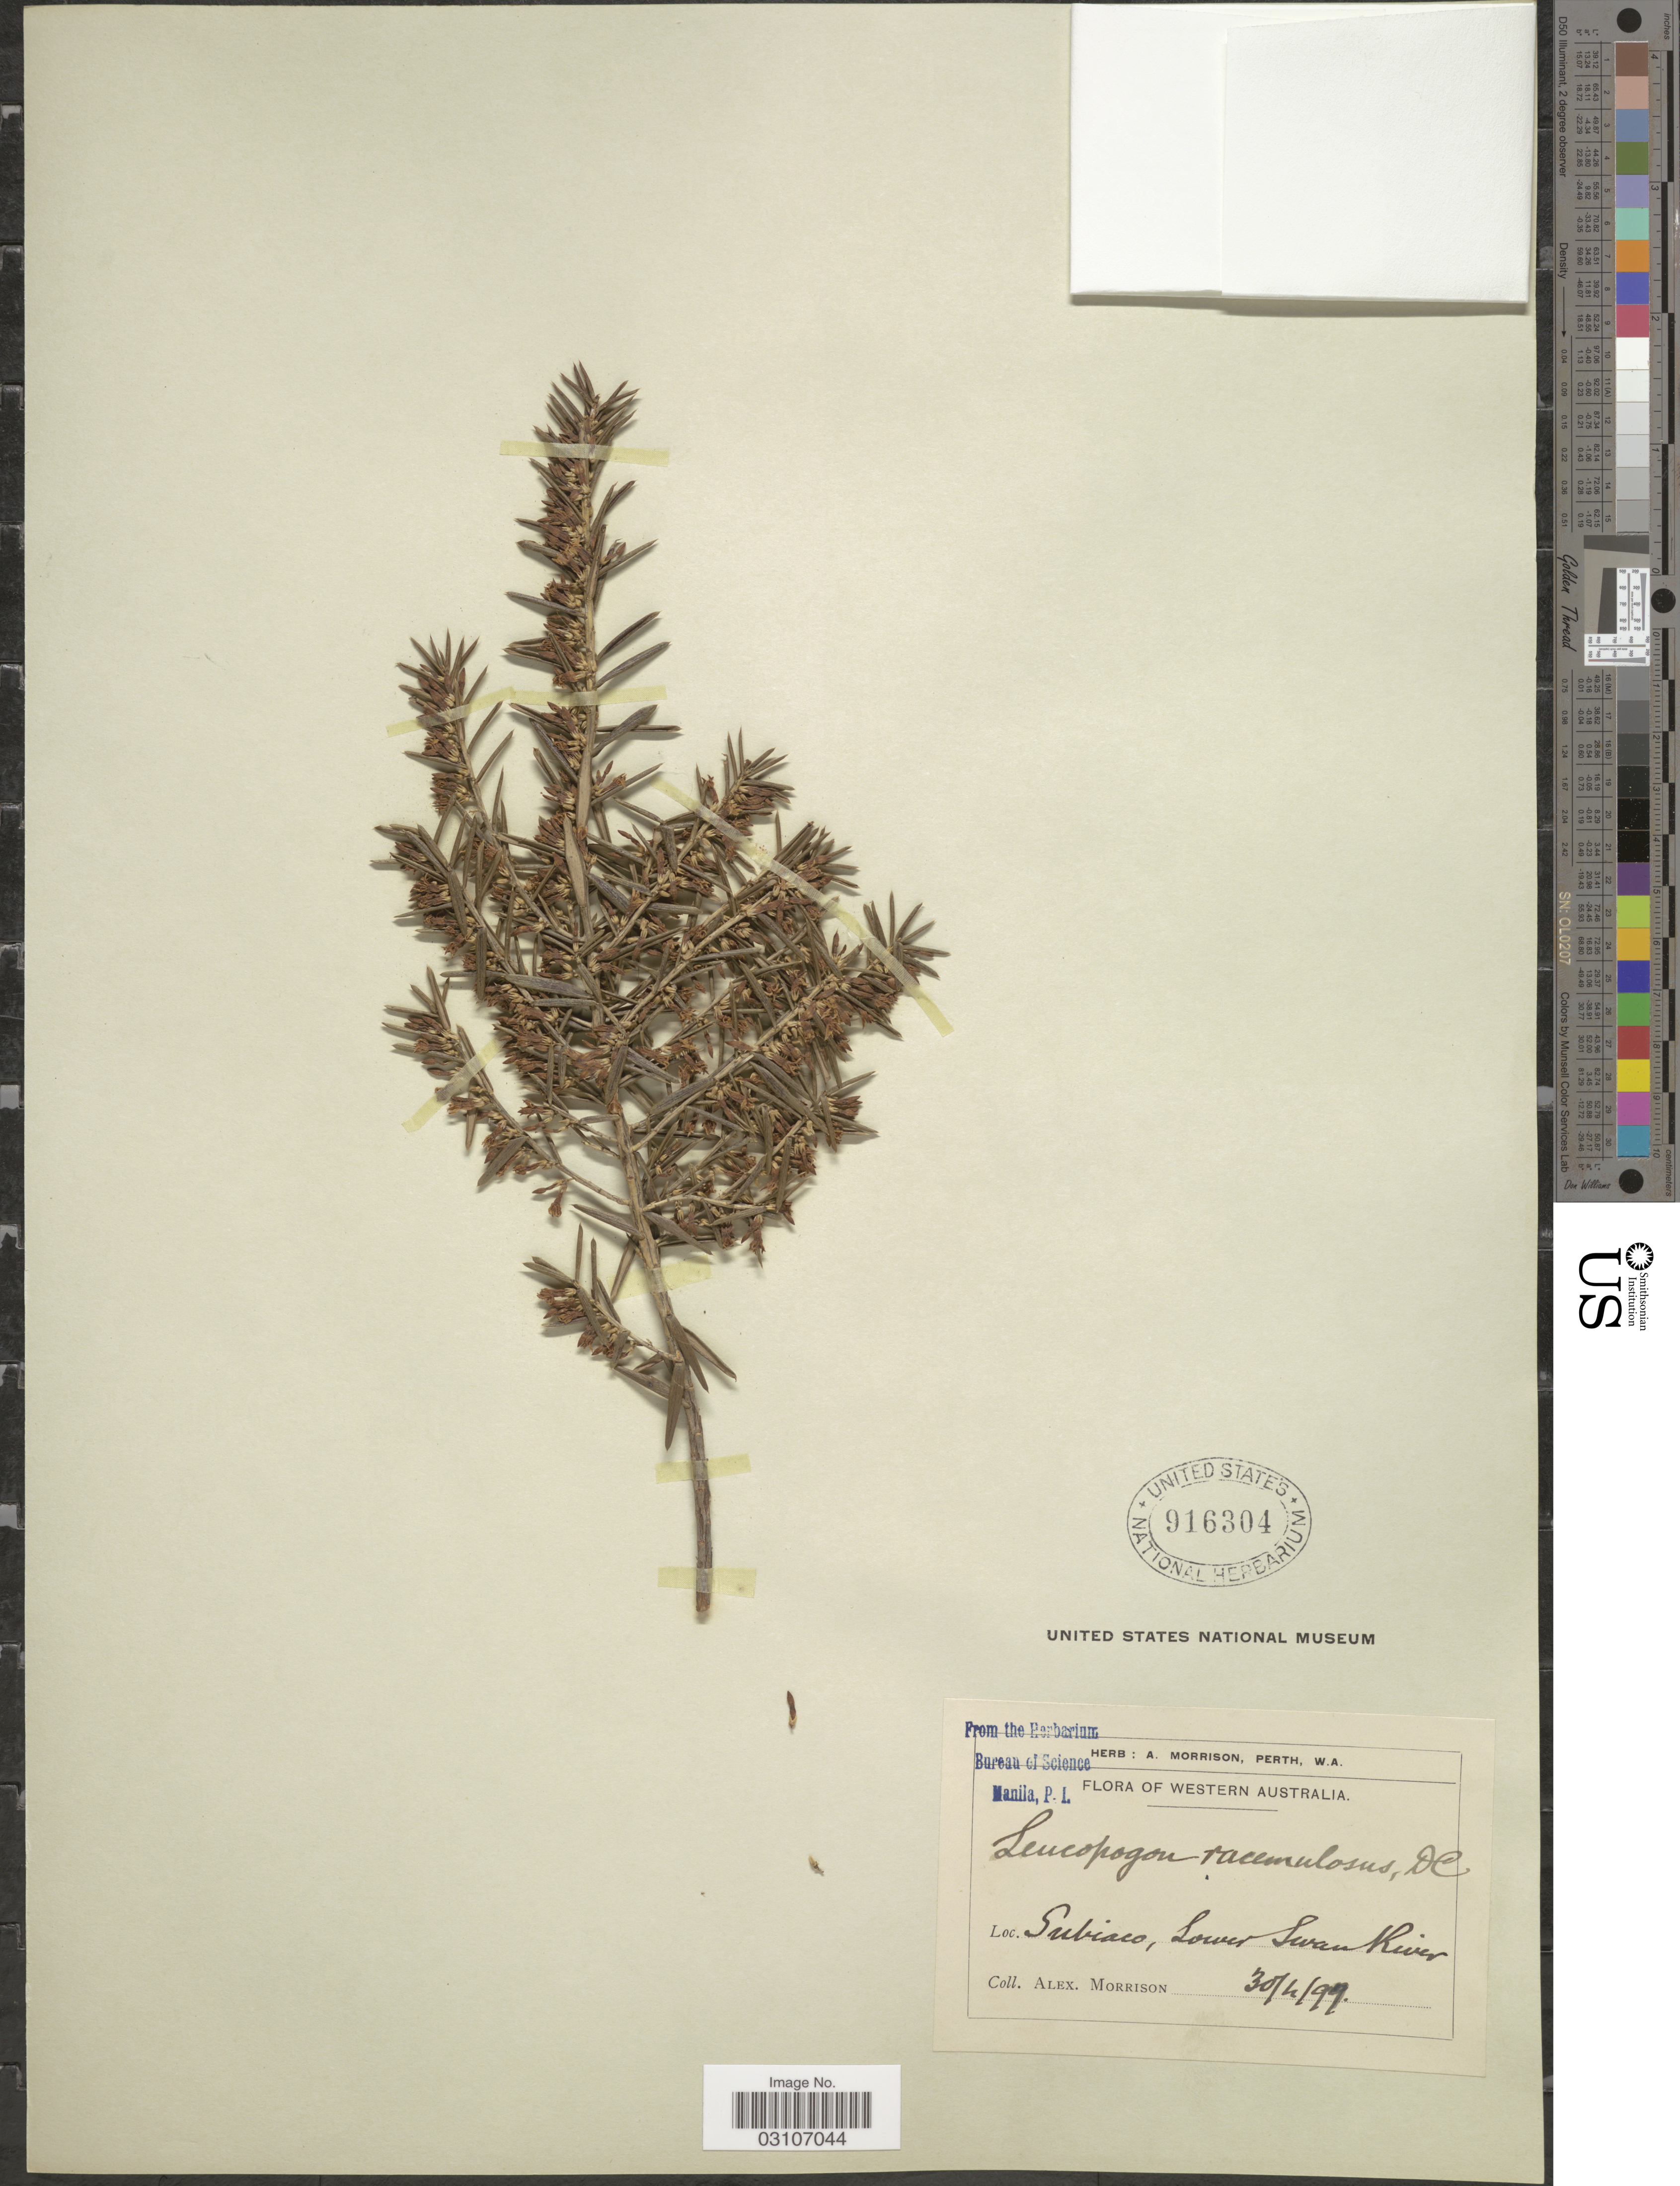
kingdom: Plantae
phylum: Tracheophyta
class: Magnoliopsida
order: Ericales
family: Ericaceae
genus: Leucopogon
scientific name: Leucopogon racemulosus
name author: DC.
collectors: A. Morrison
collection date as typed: Transcribed d/m/y: 30/4/99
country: Australia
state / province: Western Australia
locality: Subiaco, Lower Swan River.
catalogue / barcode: US 916304